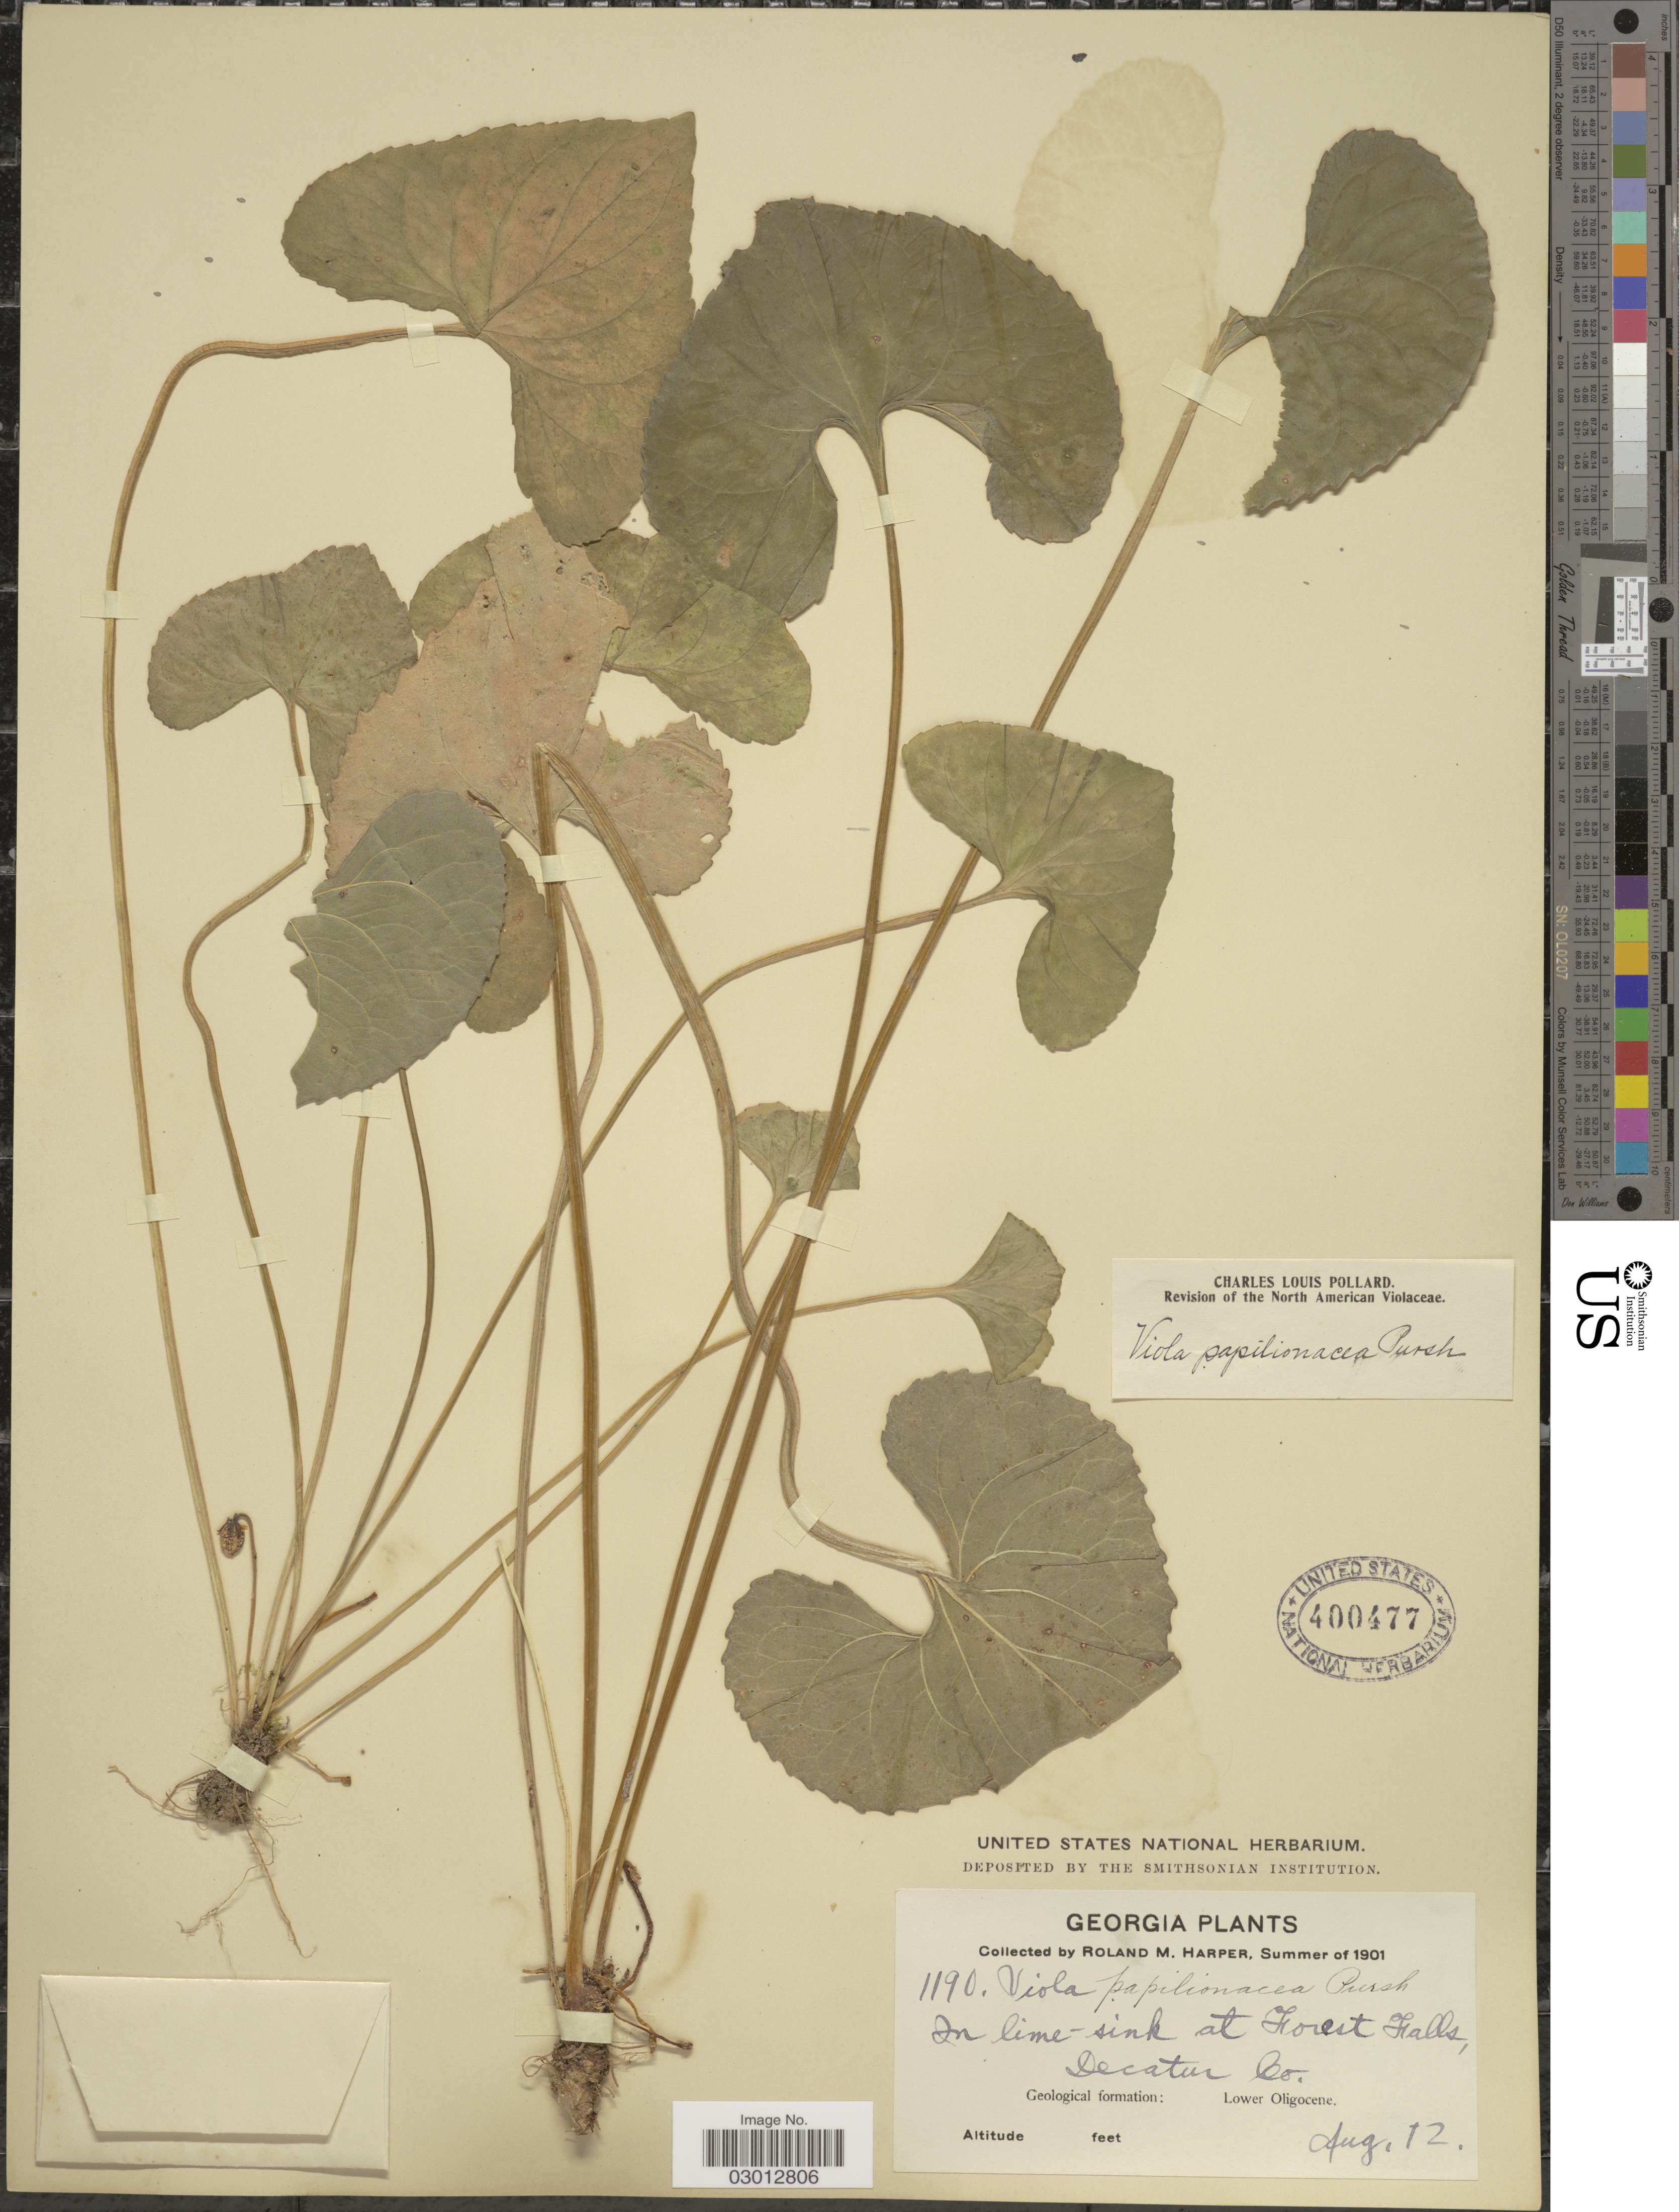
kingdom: Plantae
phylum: Tracheophyta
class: Magnoliopsida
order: Malpighiales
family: Violaceae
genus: Viola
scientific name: Viola papilionacea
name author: Pursh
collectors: R. M. Harper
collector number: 1190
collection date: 1901-08-12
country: United States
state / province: Georgia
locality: At Forest Falls, Decatur Co. Geological formation: Lower Oligocene.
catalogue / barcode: US 400477